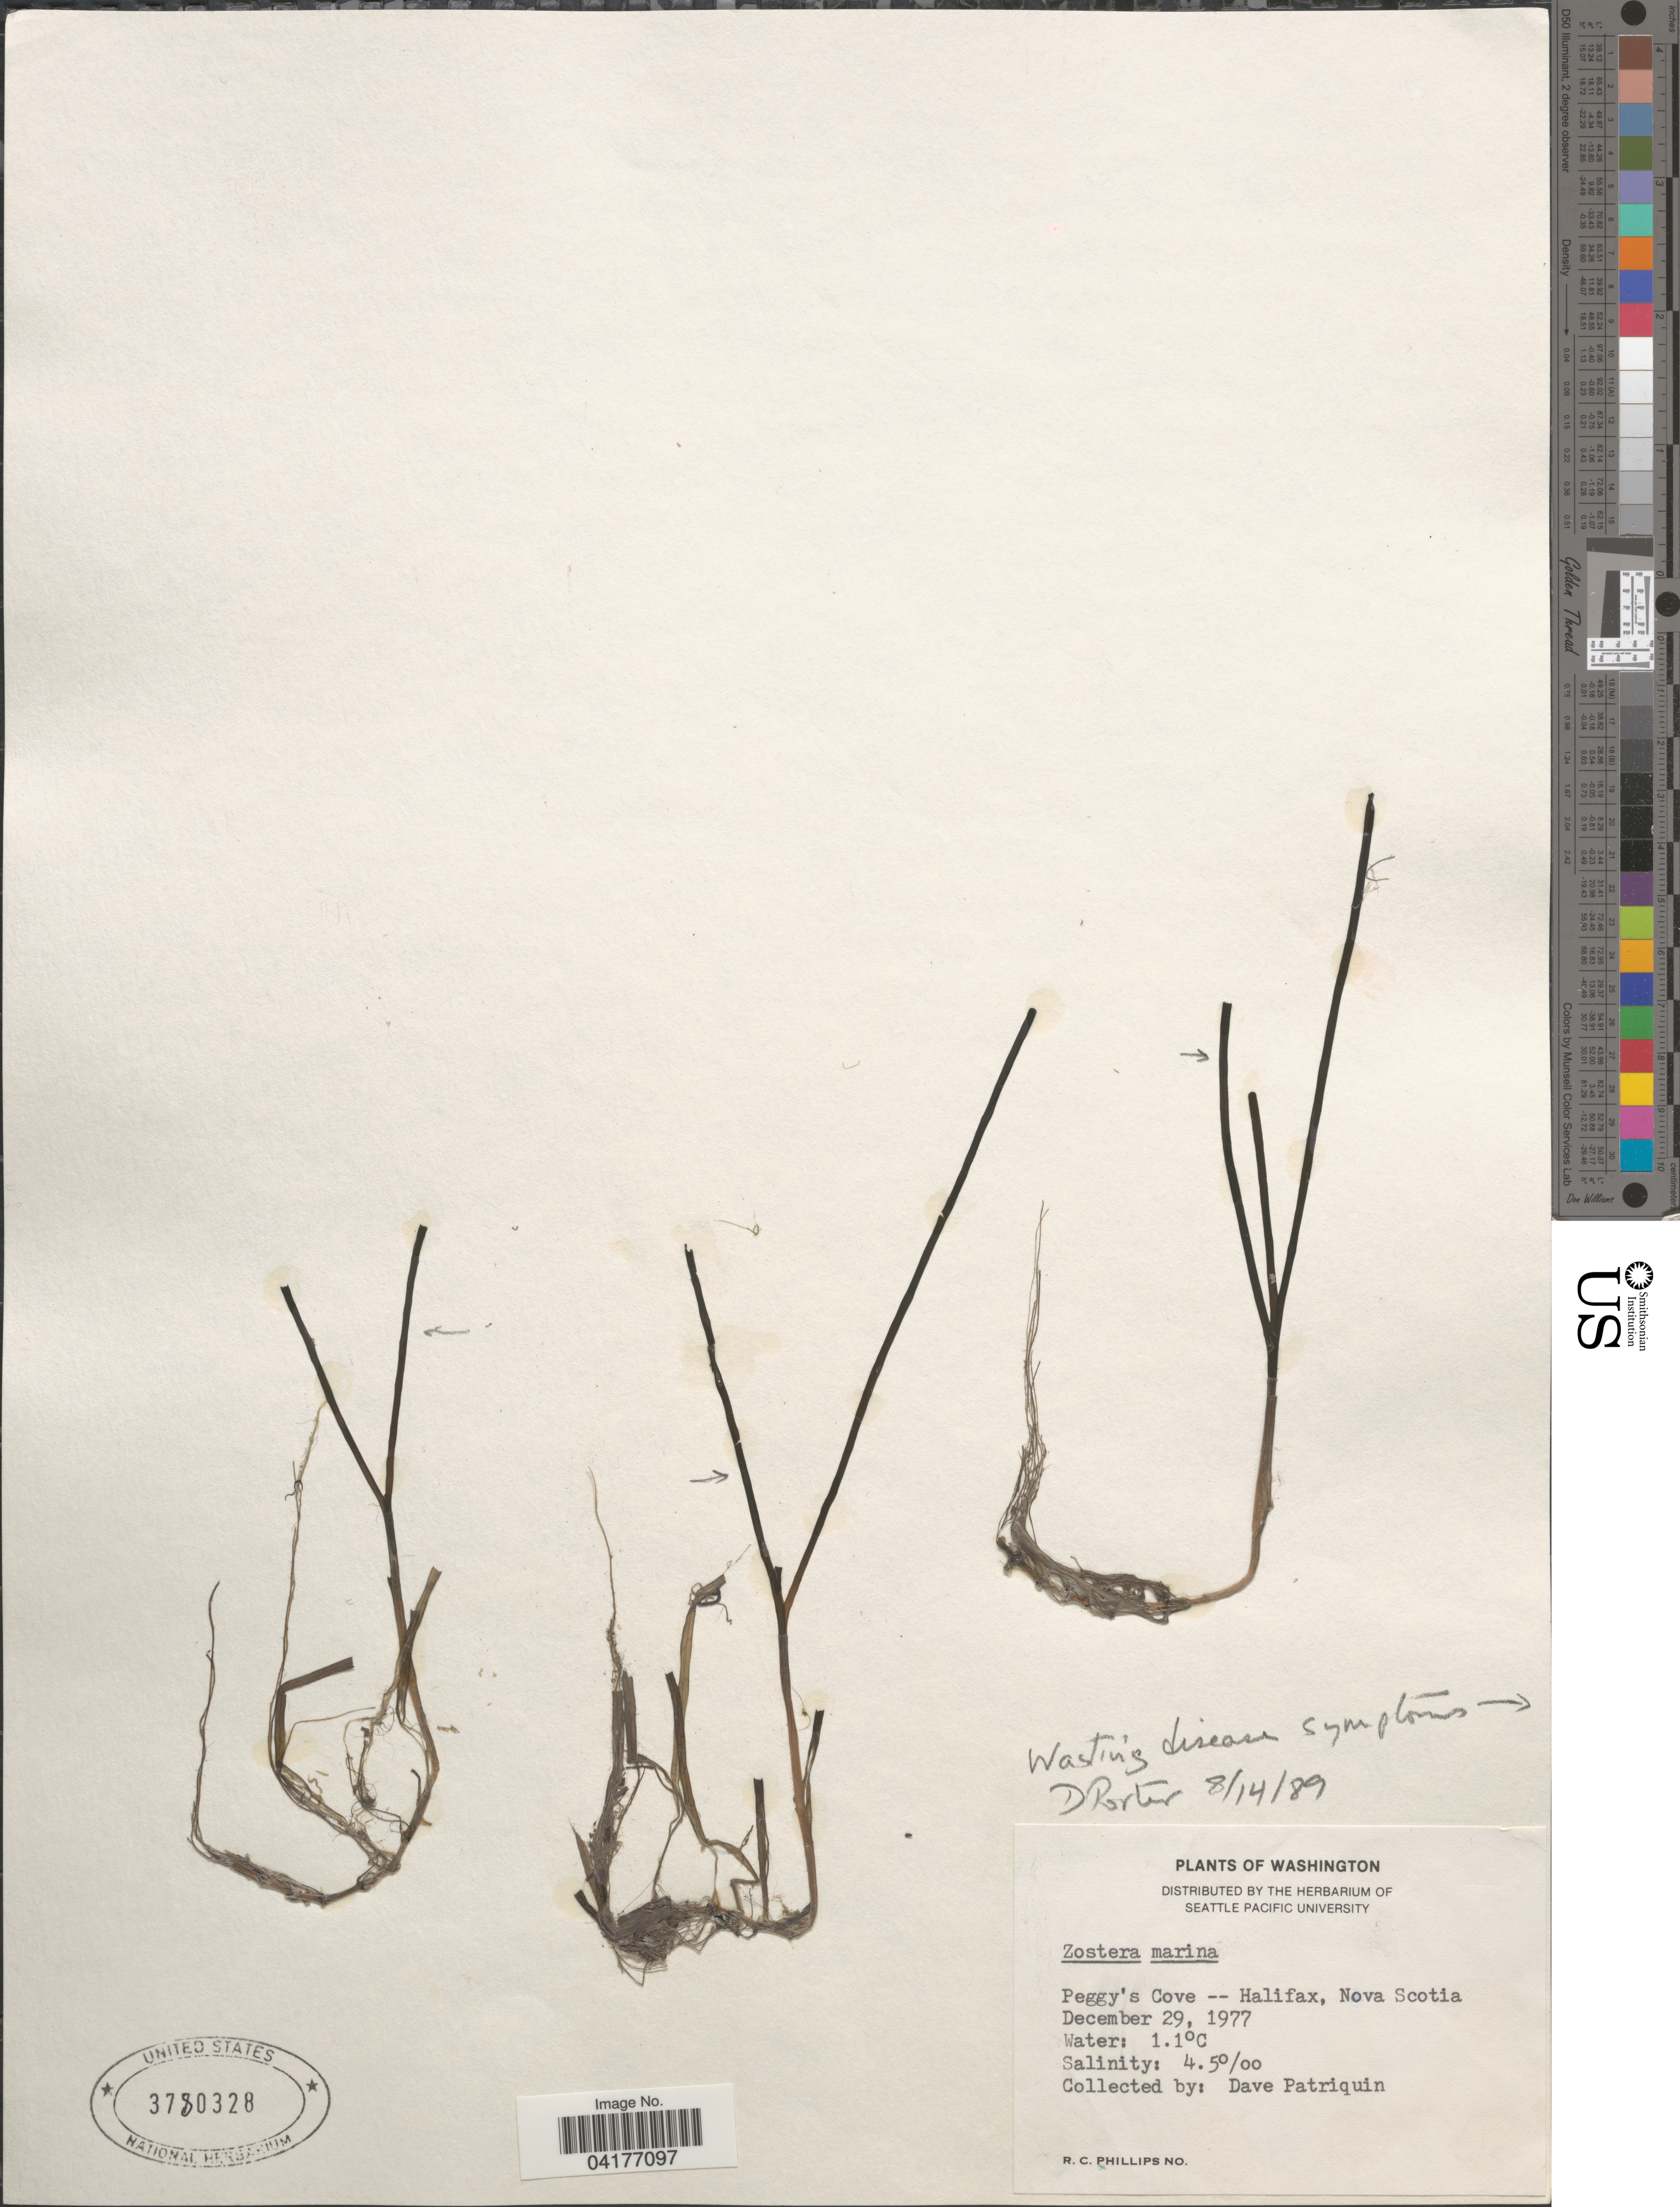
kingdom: Plantae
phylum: Tracheophyta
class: Liliopsida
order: Alismatales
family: Zosteraceae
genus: Zostera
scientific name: Zostera marina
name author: L.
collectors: D. Patriquin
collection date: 1977-12-29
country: Canada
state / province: Nova Scotia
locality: Peggy's Cove -- Halifax.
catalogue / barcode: US 3780328